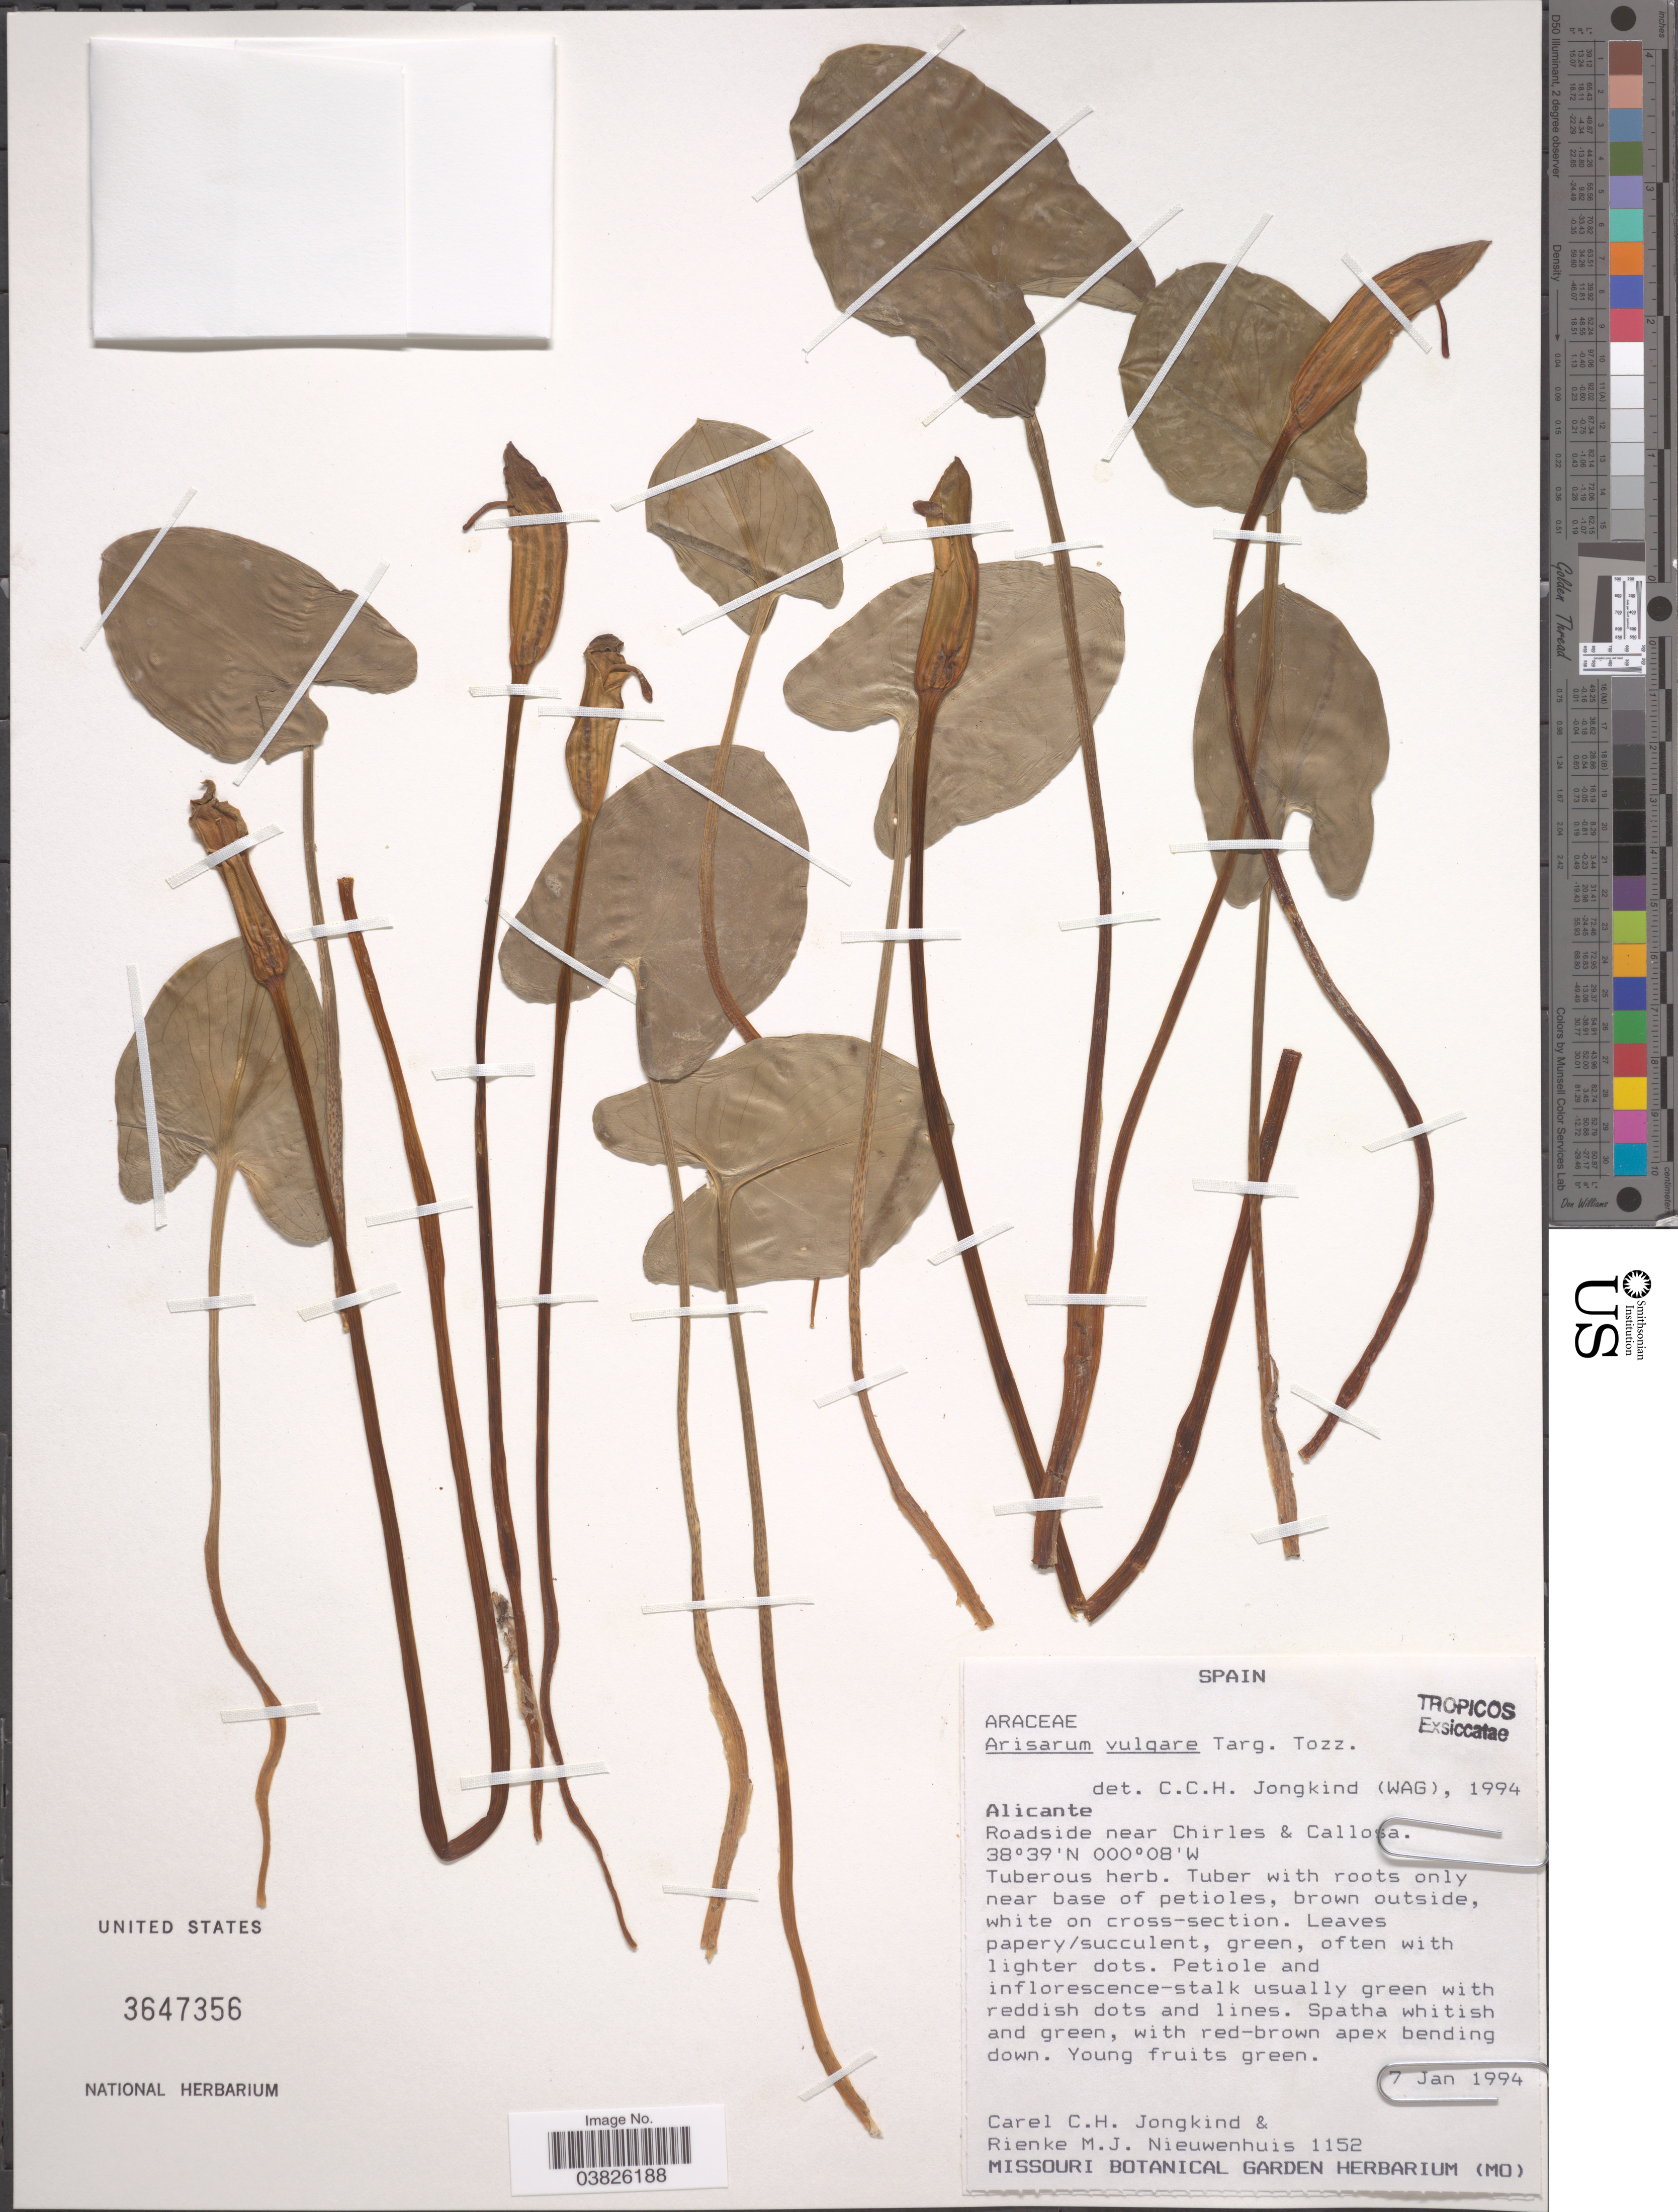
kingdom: Plantae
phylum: Tracheophyta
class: Liliopsida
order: Alismatales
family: Araceae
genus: Arisarum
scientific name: Arisarum vulgare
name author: Targ. Tozz.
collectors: C. C. Jongkind & R. Nieuwenhuis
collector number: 1152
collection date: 1994-01-07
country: Spain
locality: Alicante. Roadside near Chirles & Callosa.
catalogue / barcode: US 3647356